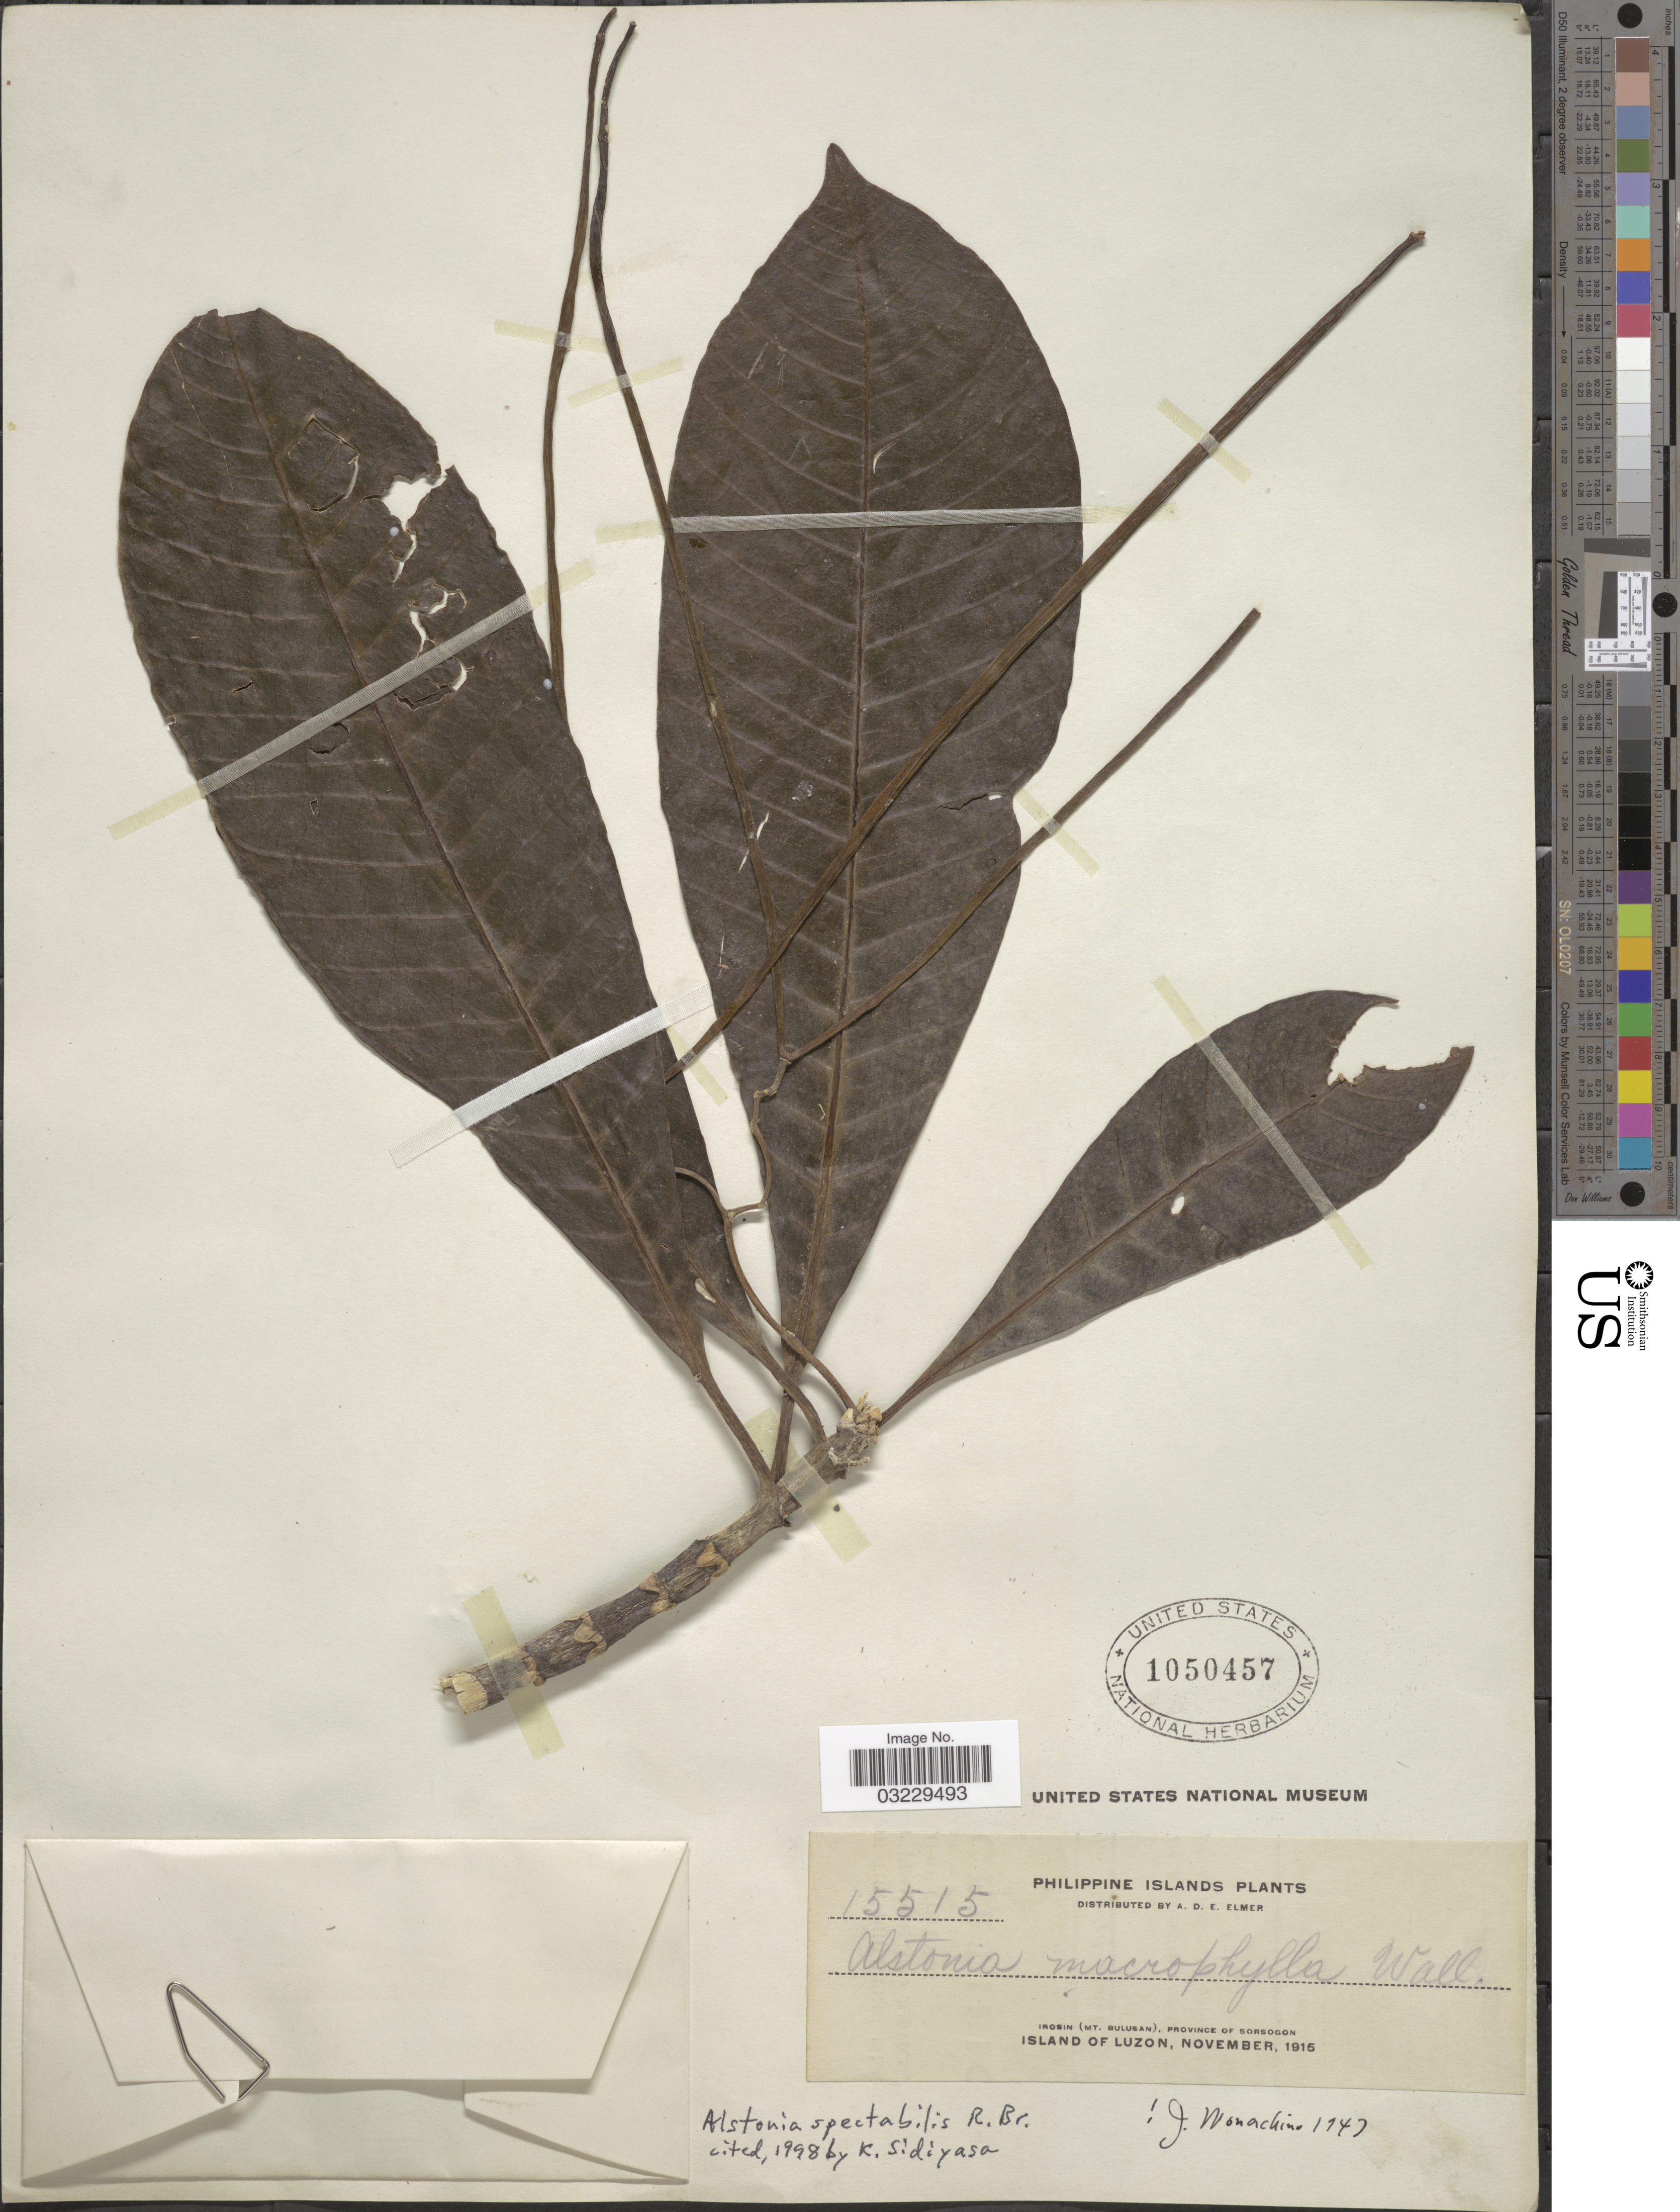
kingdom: Plantae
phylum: Tracheophyta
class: Magnoliopsida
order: Gentianales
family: Apocynaceae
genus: Alstonia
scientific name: Alstonia spectabilis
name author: R. Br.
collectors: A. D. E. Elmer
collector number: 15515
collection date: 1915-11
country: Philippines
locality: Philippine Islands, Irosin (Mt. Bulusan), Province of Sorsogon, Island of Luzon.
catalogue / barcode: US 1050457